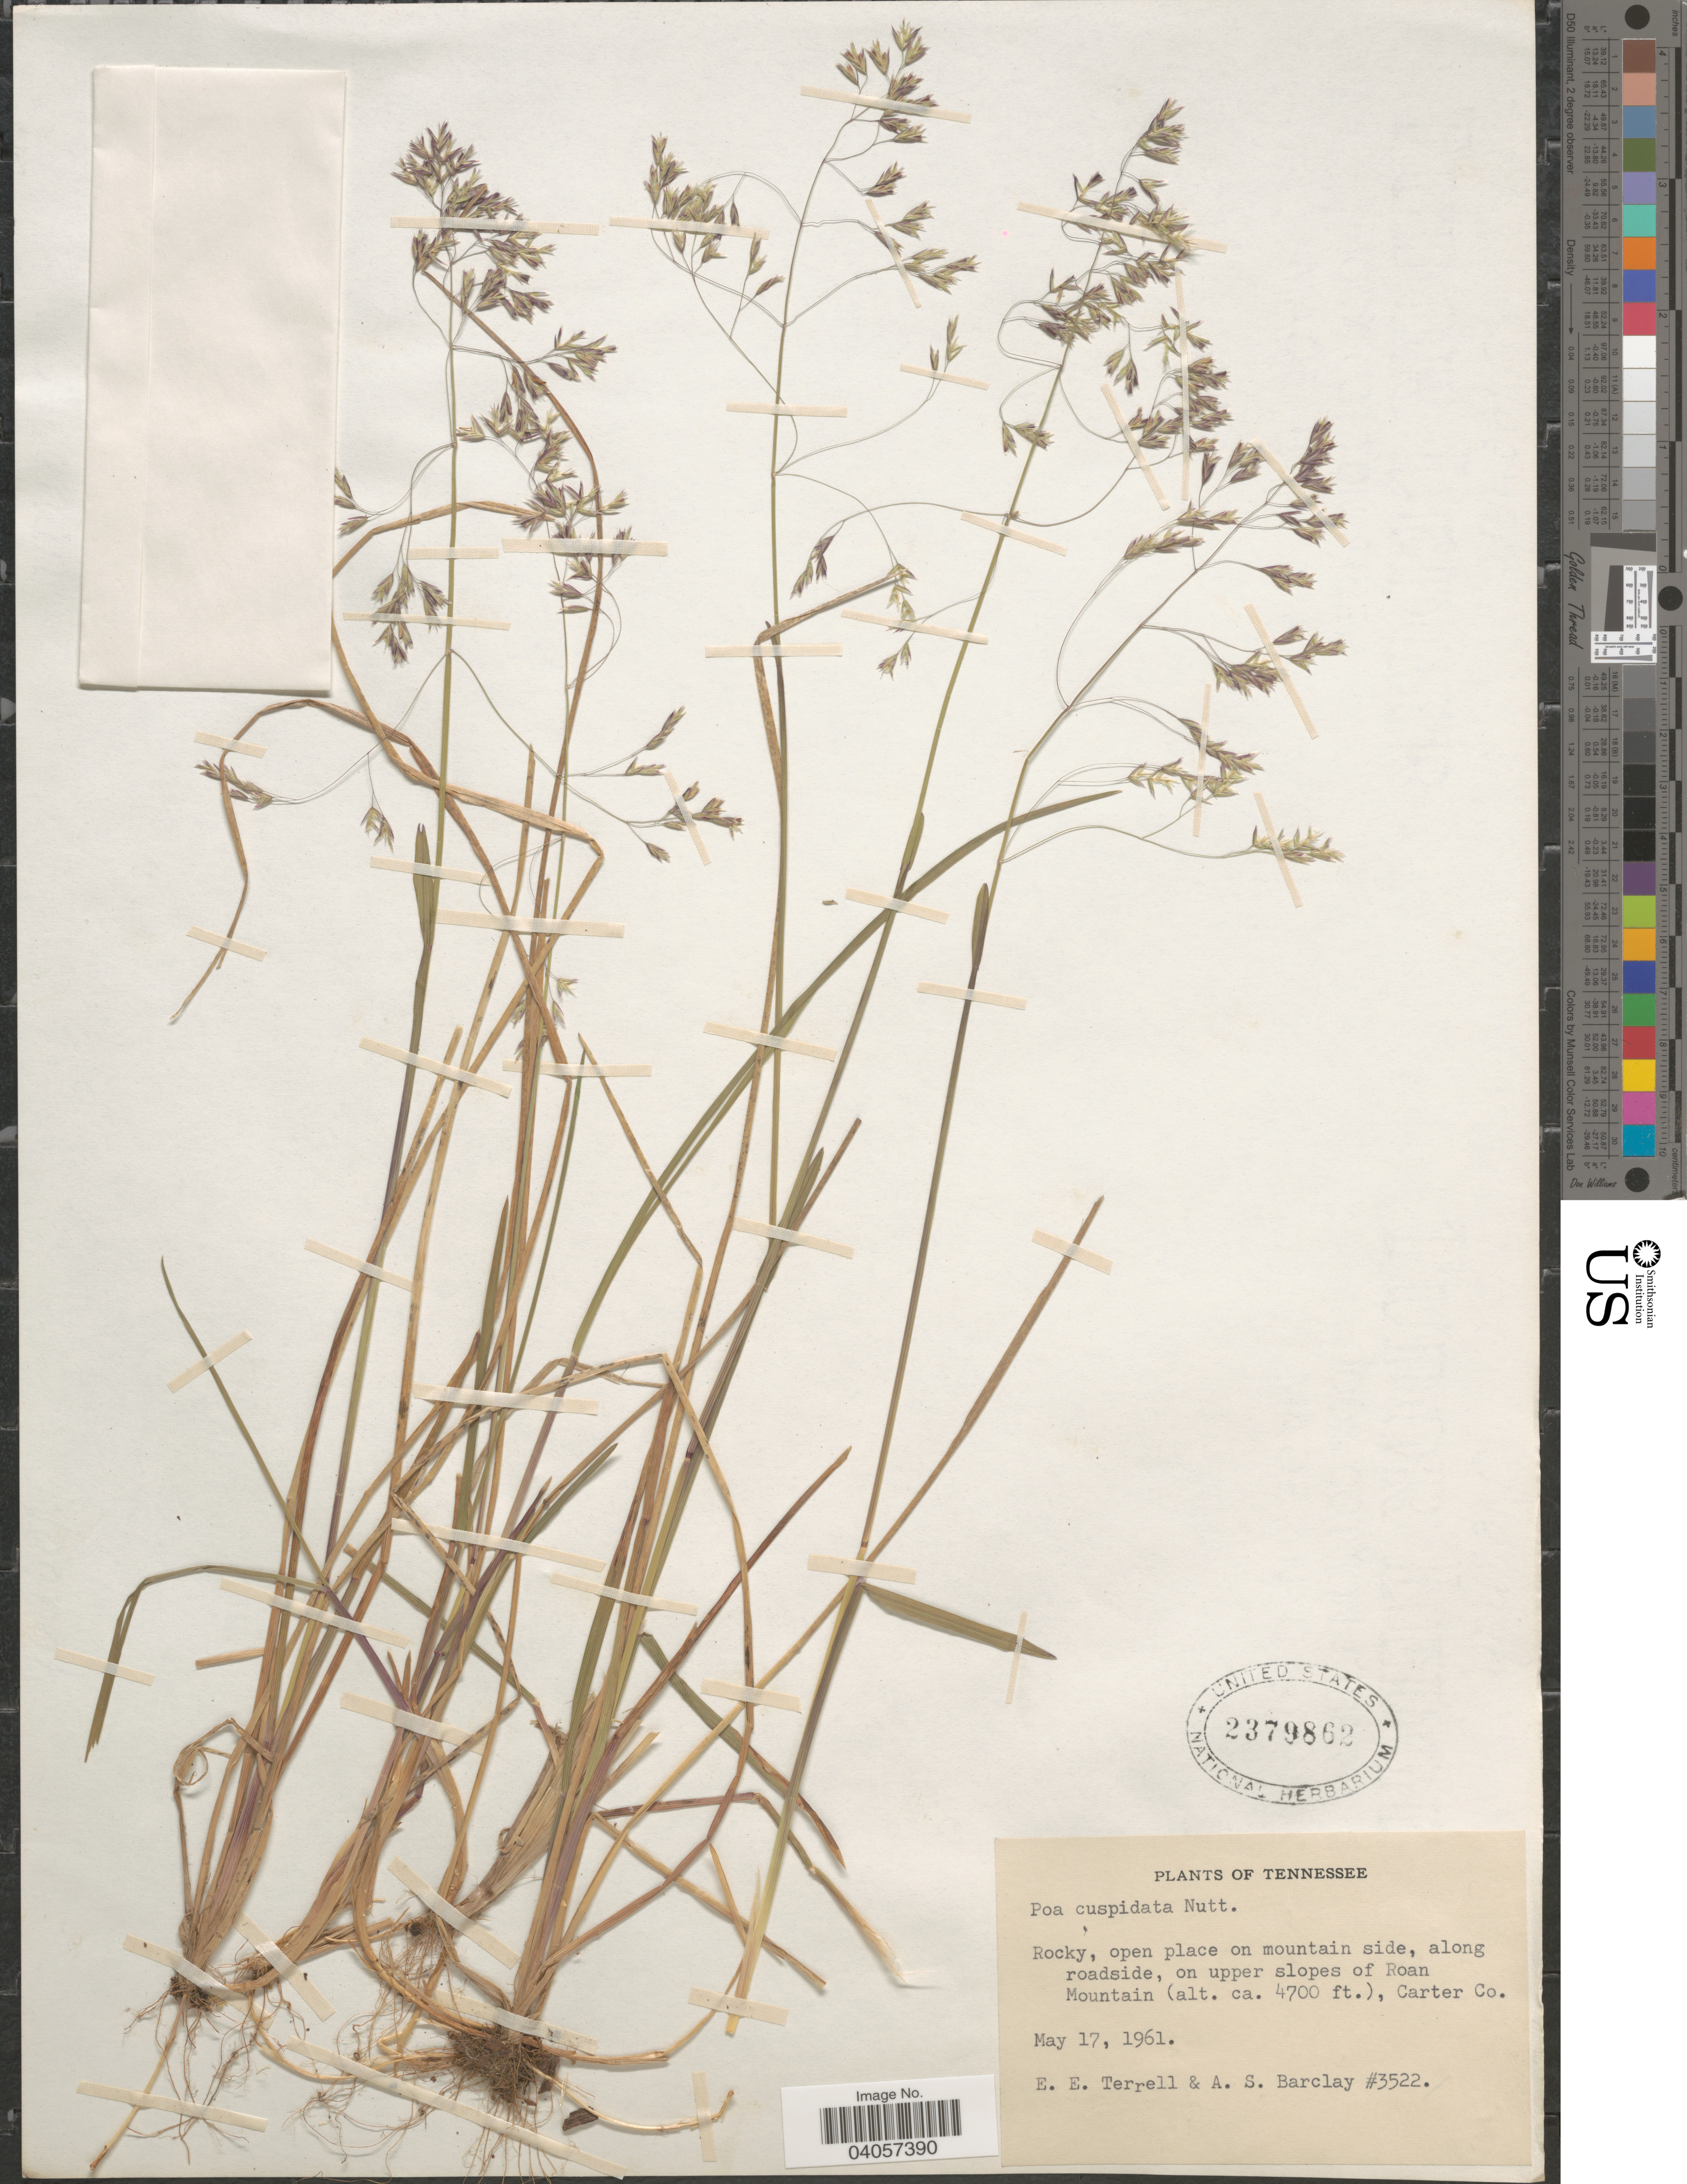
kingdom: Plantae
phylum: Tracheophyta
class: Liliopsida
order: Poales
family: Poaceae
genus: Poa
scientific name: Poa cuspidata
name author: Nutt.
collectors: E. E. Terrell & A. S. Barclay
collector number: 3522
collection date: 1961-05-17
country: United States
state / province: Tennessee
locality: Rocky, open place on mountain side, along roadside, on upper slopes on Roan Mountain, Carter Co.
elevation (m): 1433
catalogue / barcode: US 2379862